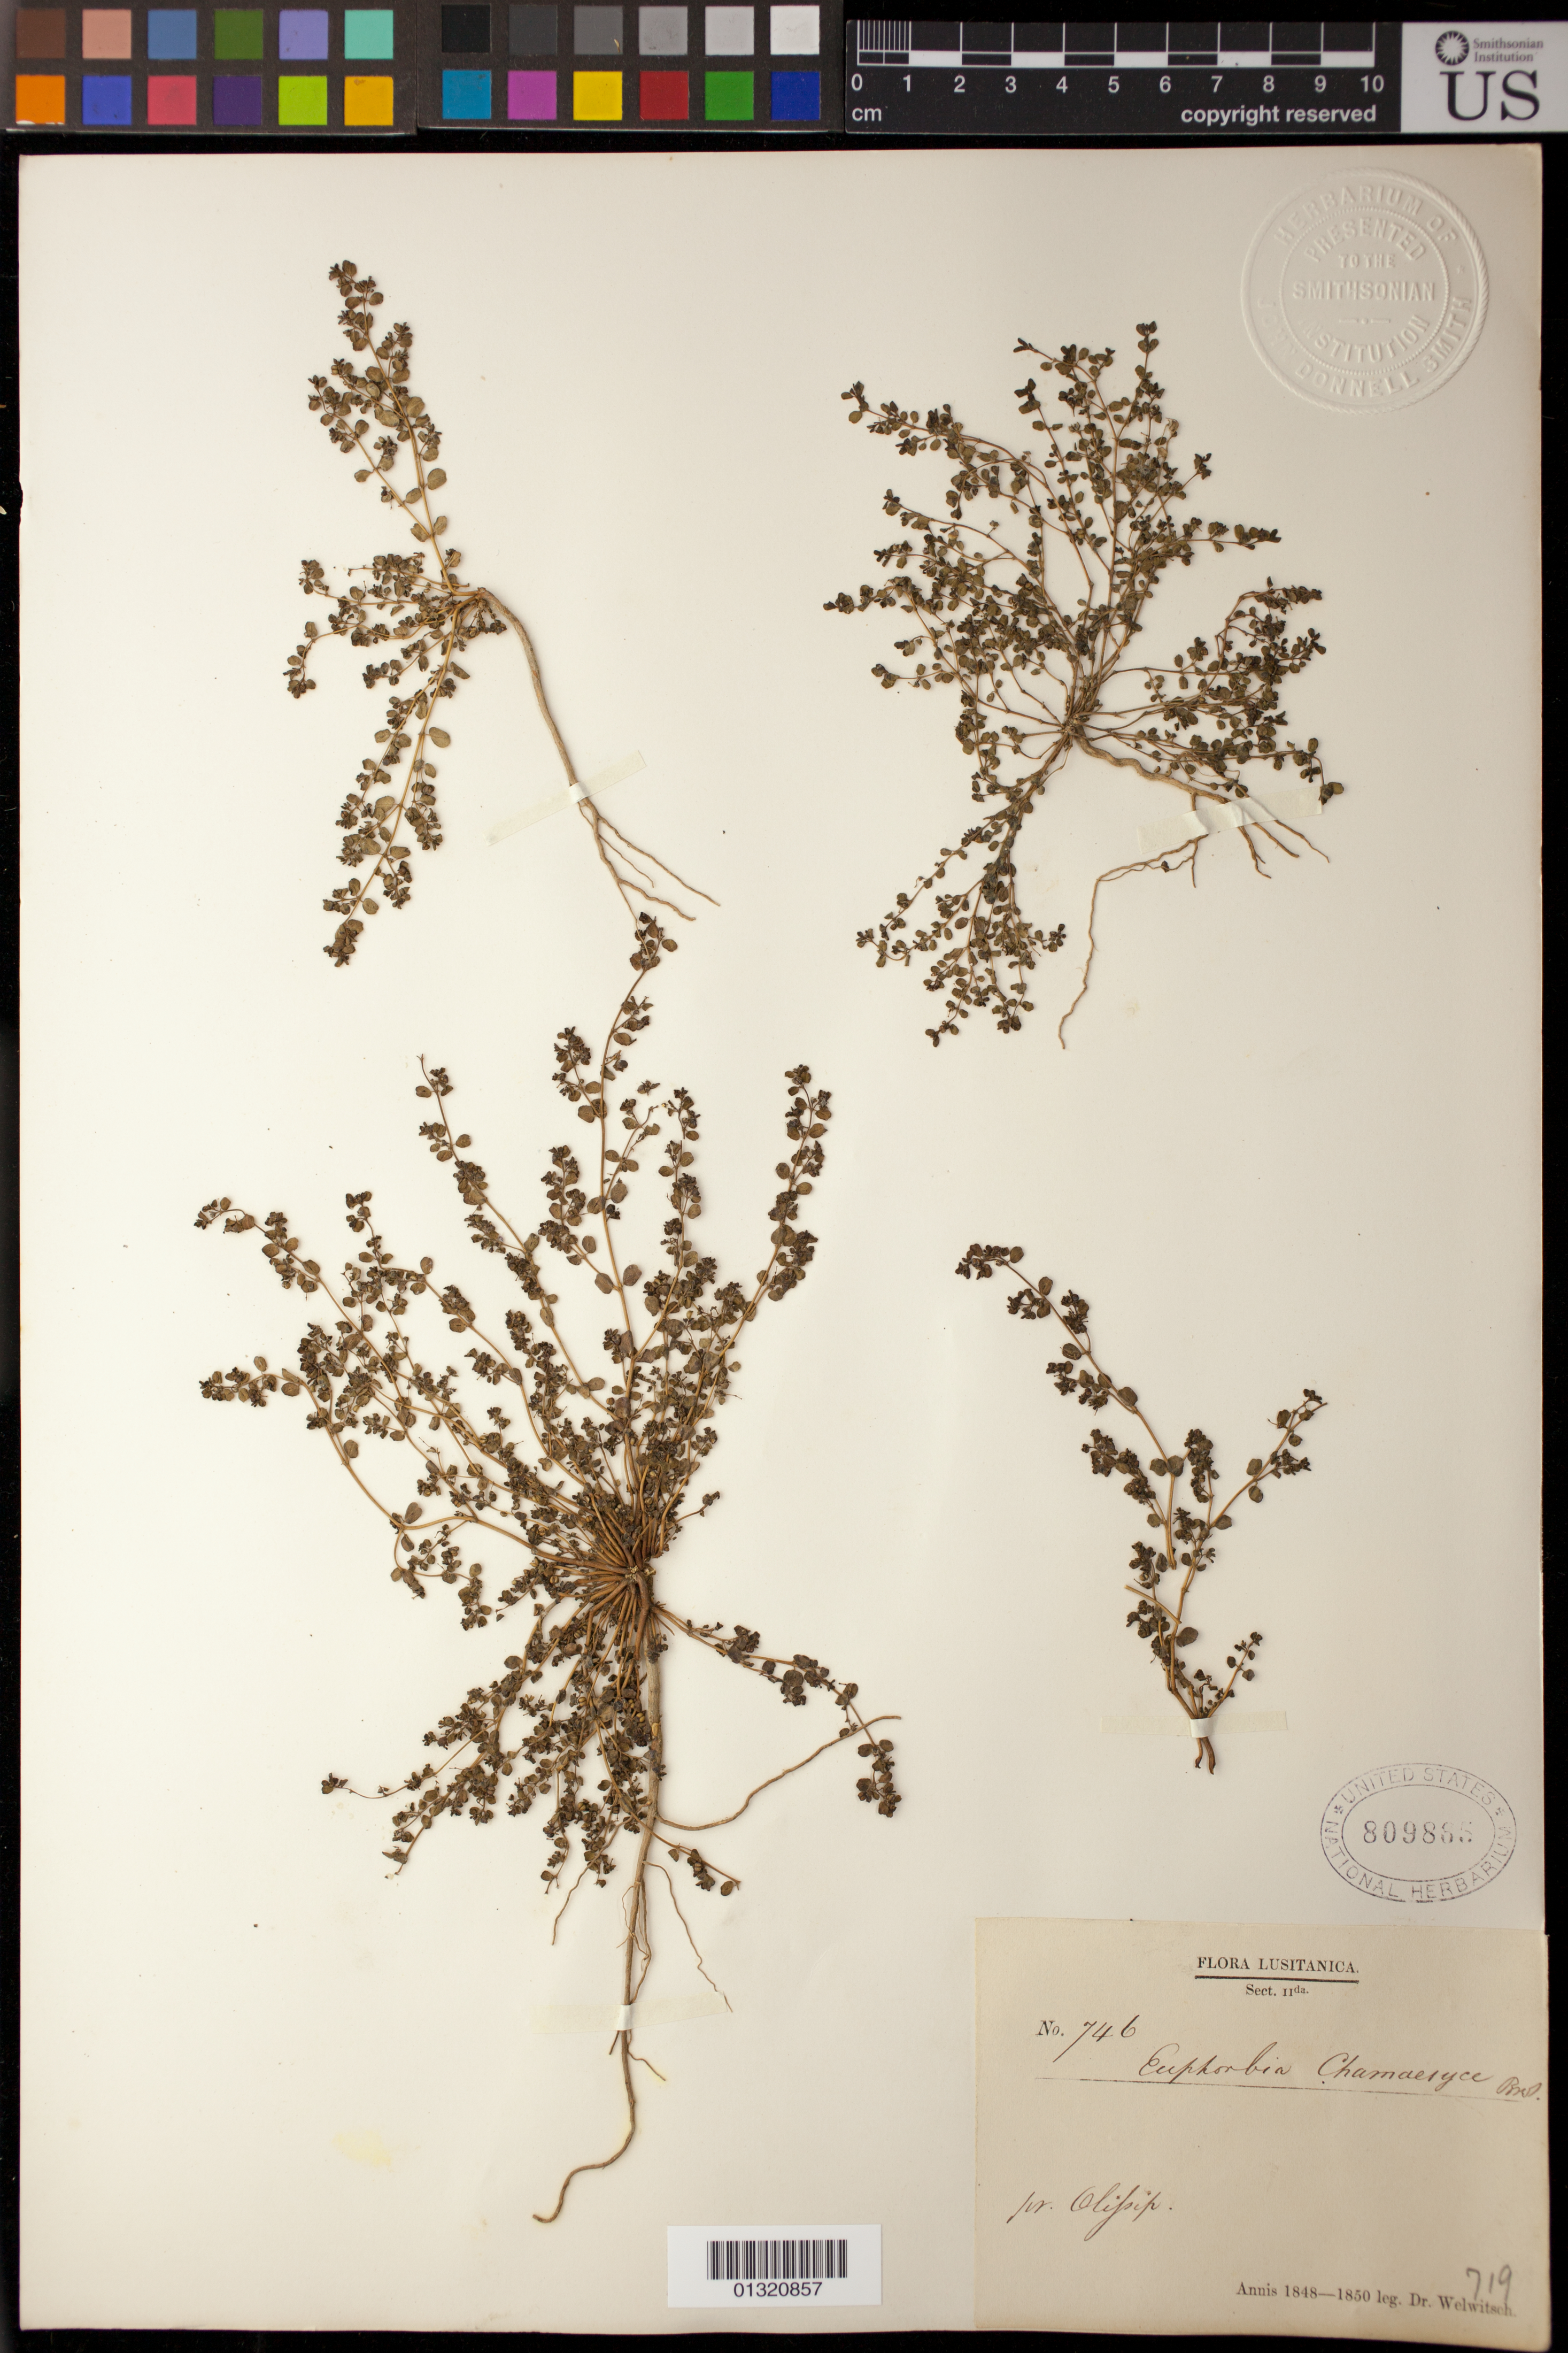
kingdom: Plantae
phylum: Tracheophyta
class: Magnoliopsida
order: Malpighiales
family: Euphorbiaceae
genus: Euphorbia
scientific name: Euphorbia chamaesyce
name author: L.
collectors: F. M. Welwitsch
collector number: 746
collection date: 1848/1850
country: Portugal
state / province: Lisboa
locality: Olipip. [Lisbon]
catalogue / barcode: US 809865